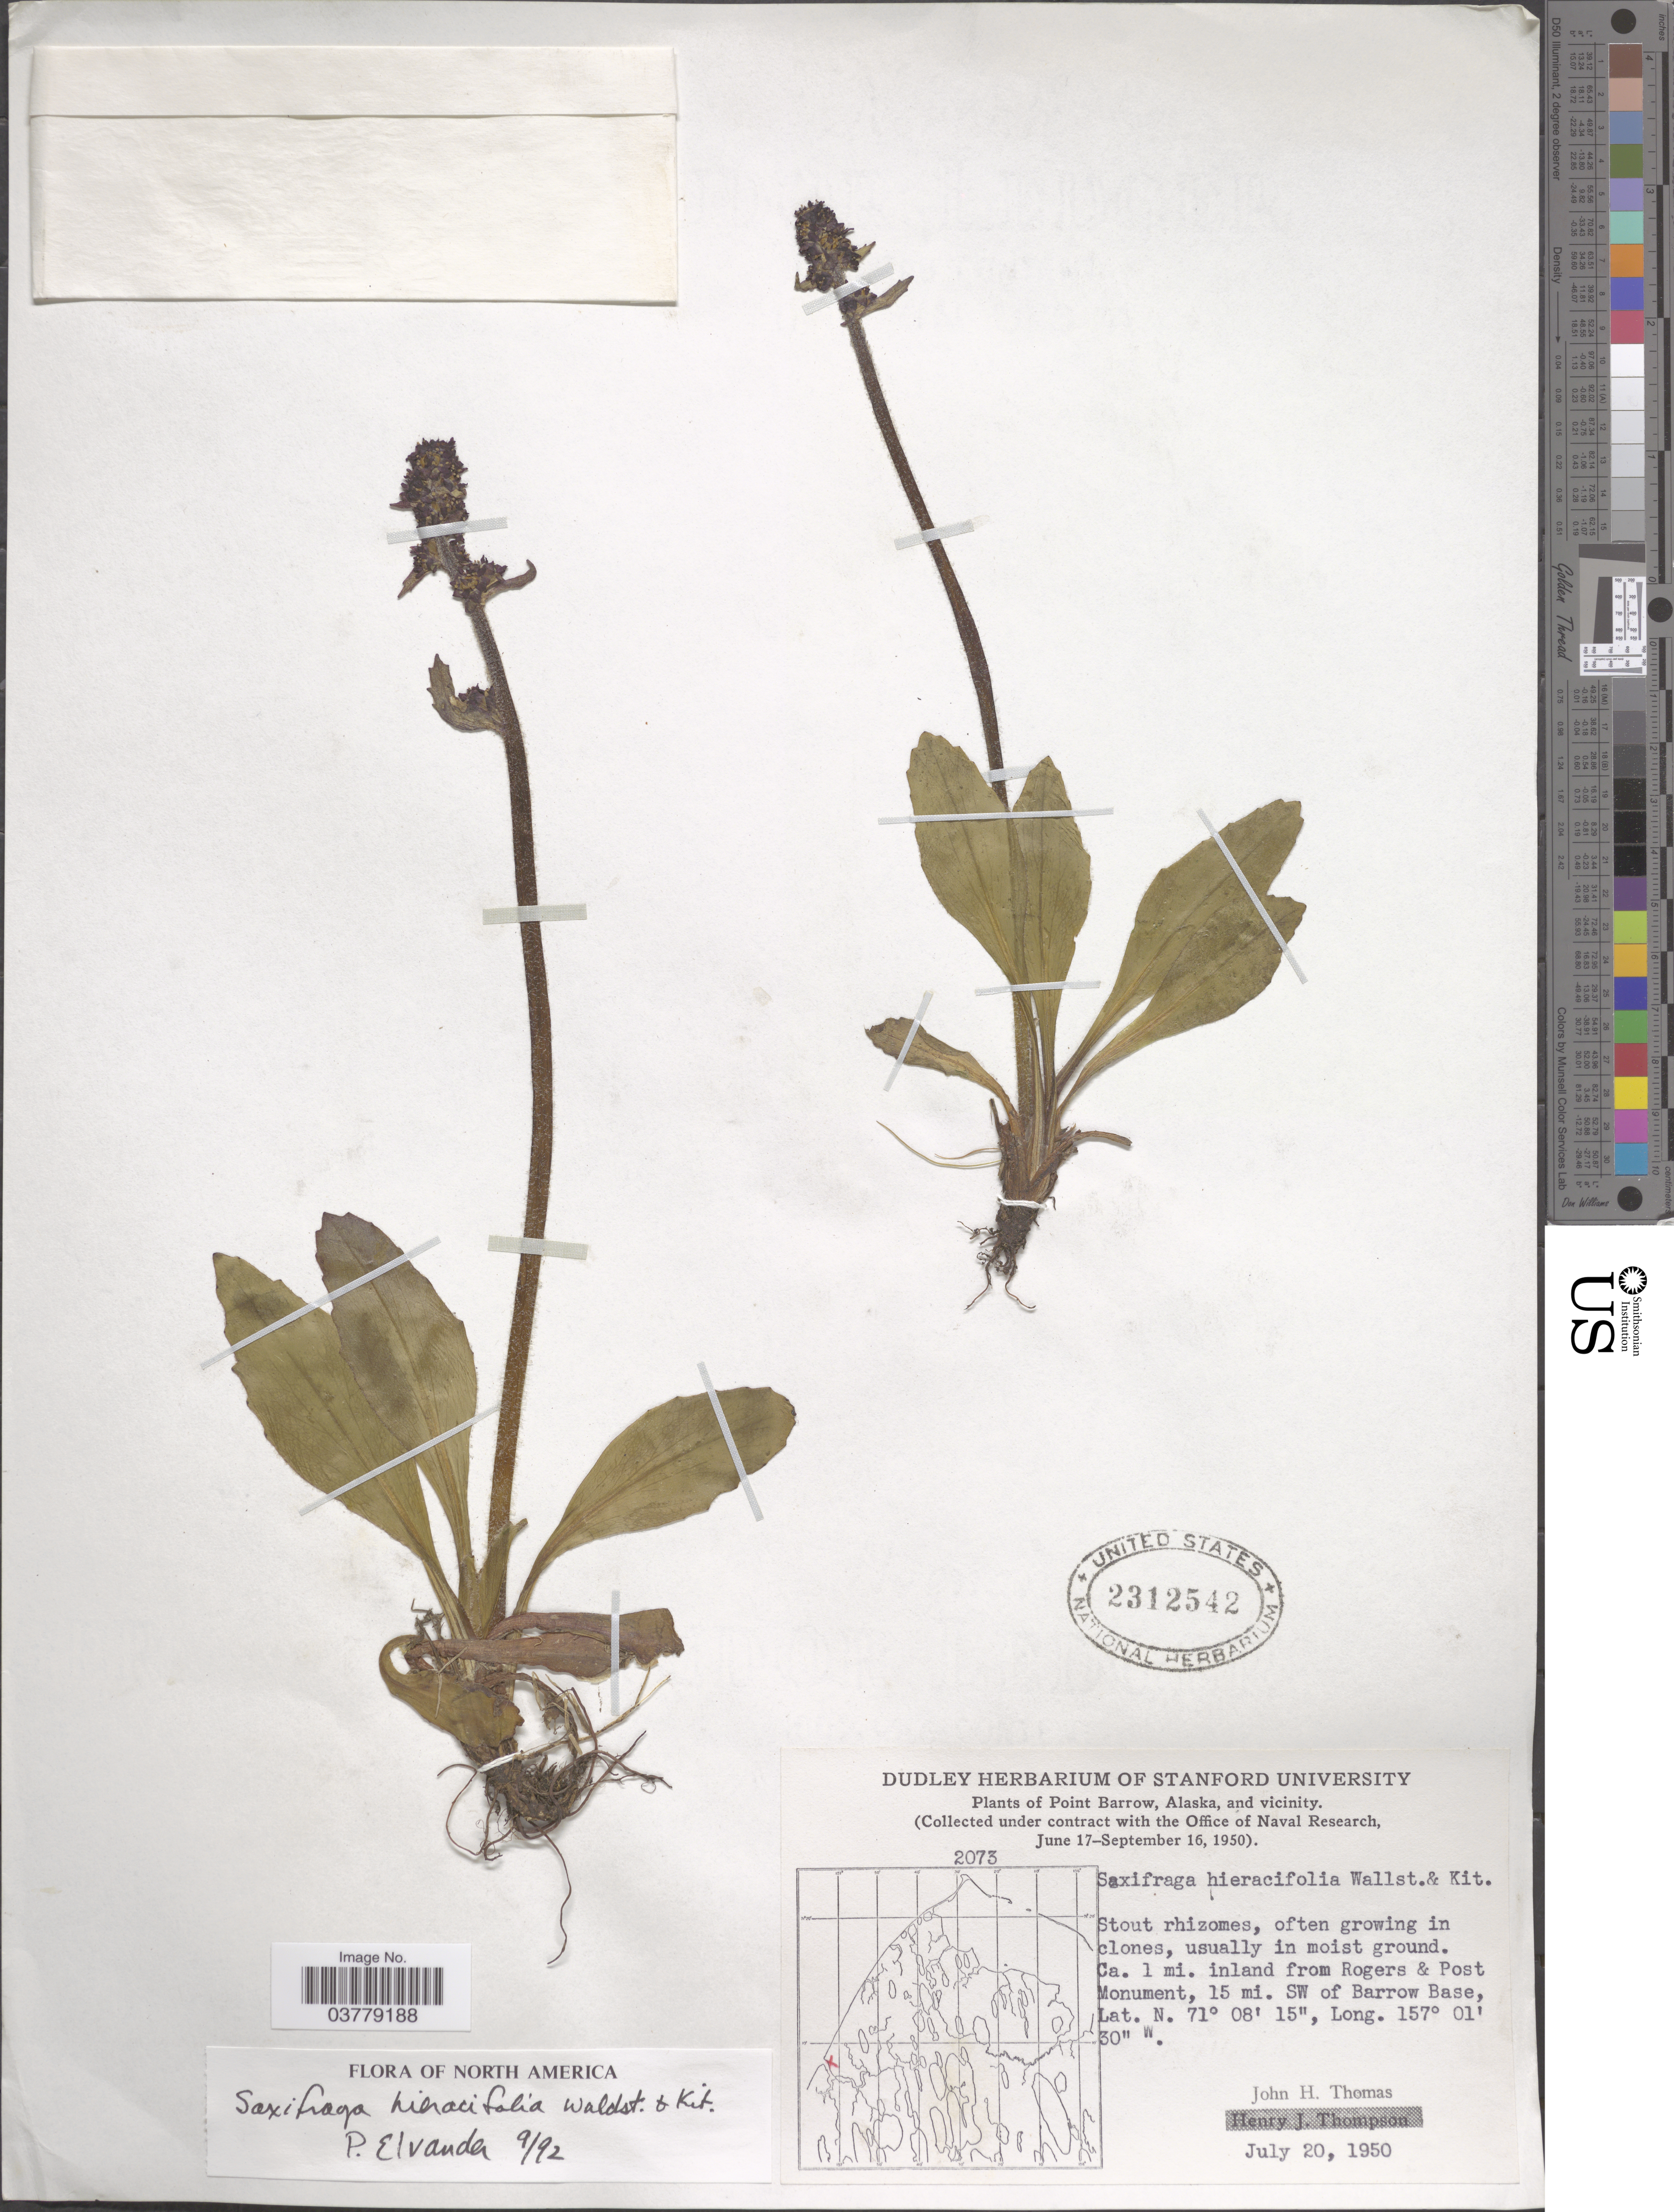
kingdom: Plantae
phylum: Tracheophyta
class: Magnoliopsida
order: Saxifragales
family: Saxifragaceae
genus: Micranthes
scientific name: Micranthes hieraciifolia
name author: (Waldst. & Kit. ex Willd.) Haw.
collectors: J. H. Thomas & H. Thompson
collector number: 2073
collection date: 1950-07-20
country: United States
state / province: Alaska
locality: Point Barrow, Alaska, and vicinity. Ca. 1 mi. inland from Rogers & Post Monument, 15 mi. SW of Barrow Base.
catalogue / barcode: US 2312542